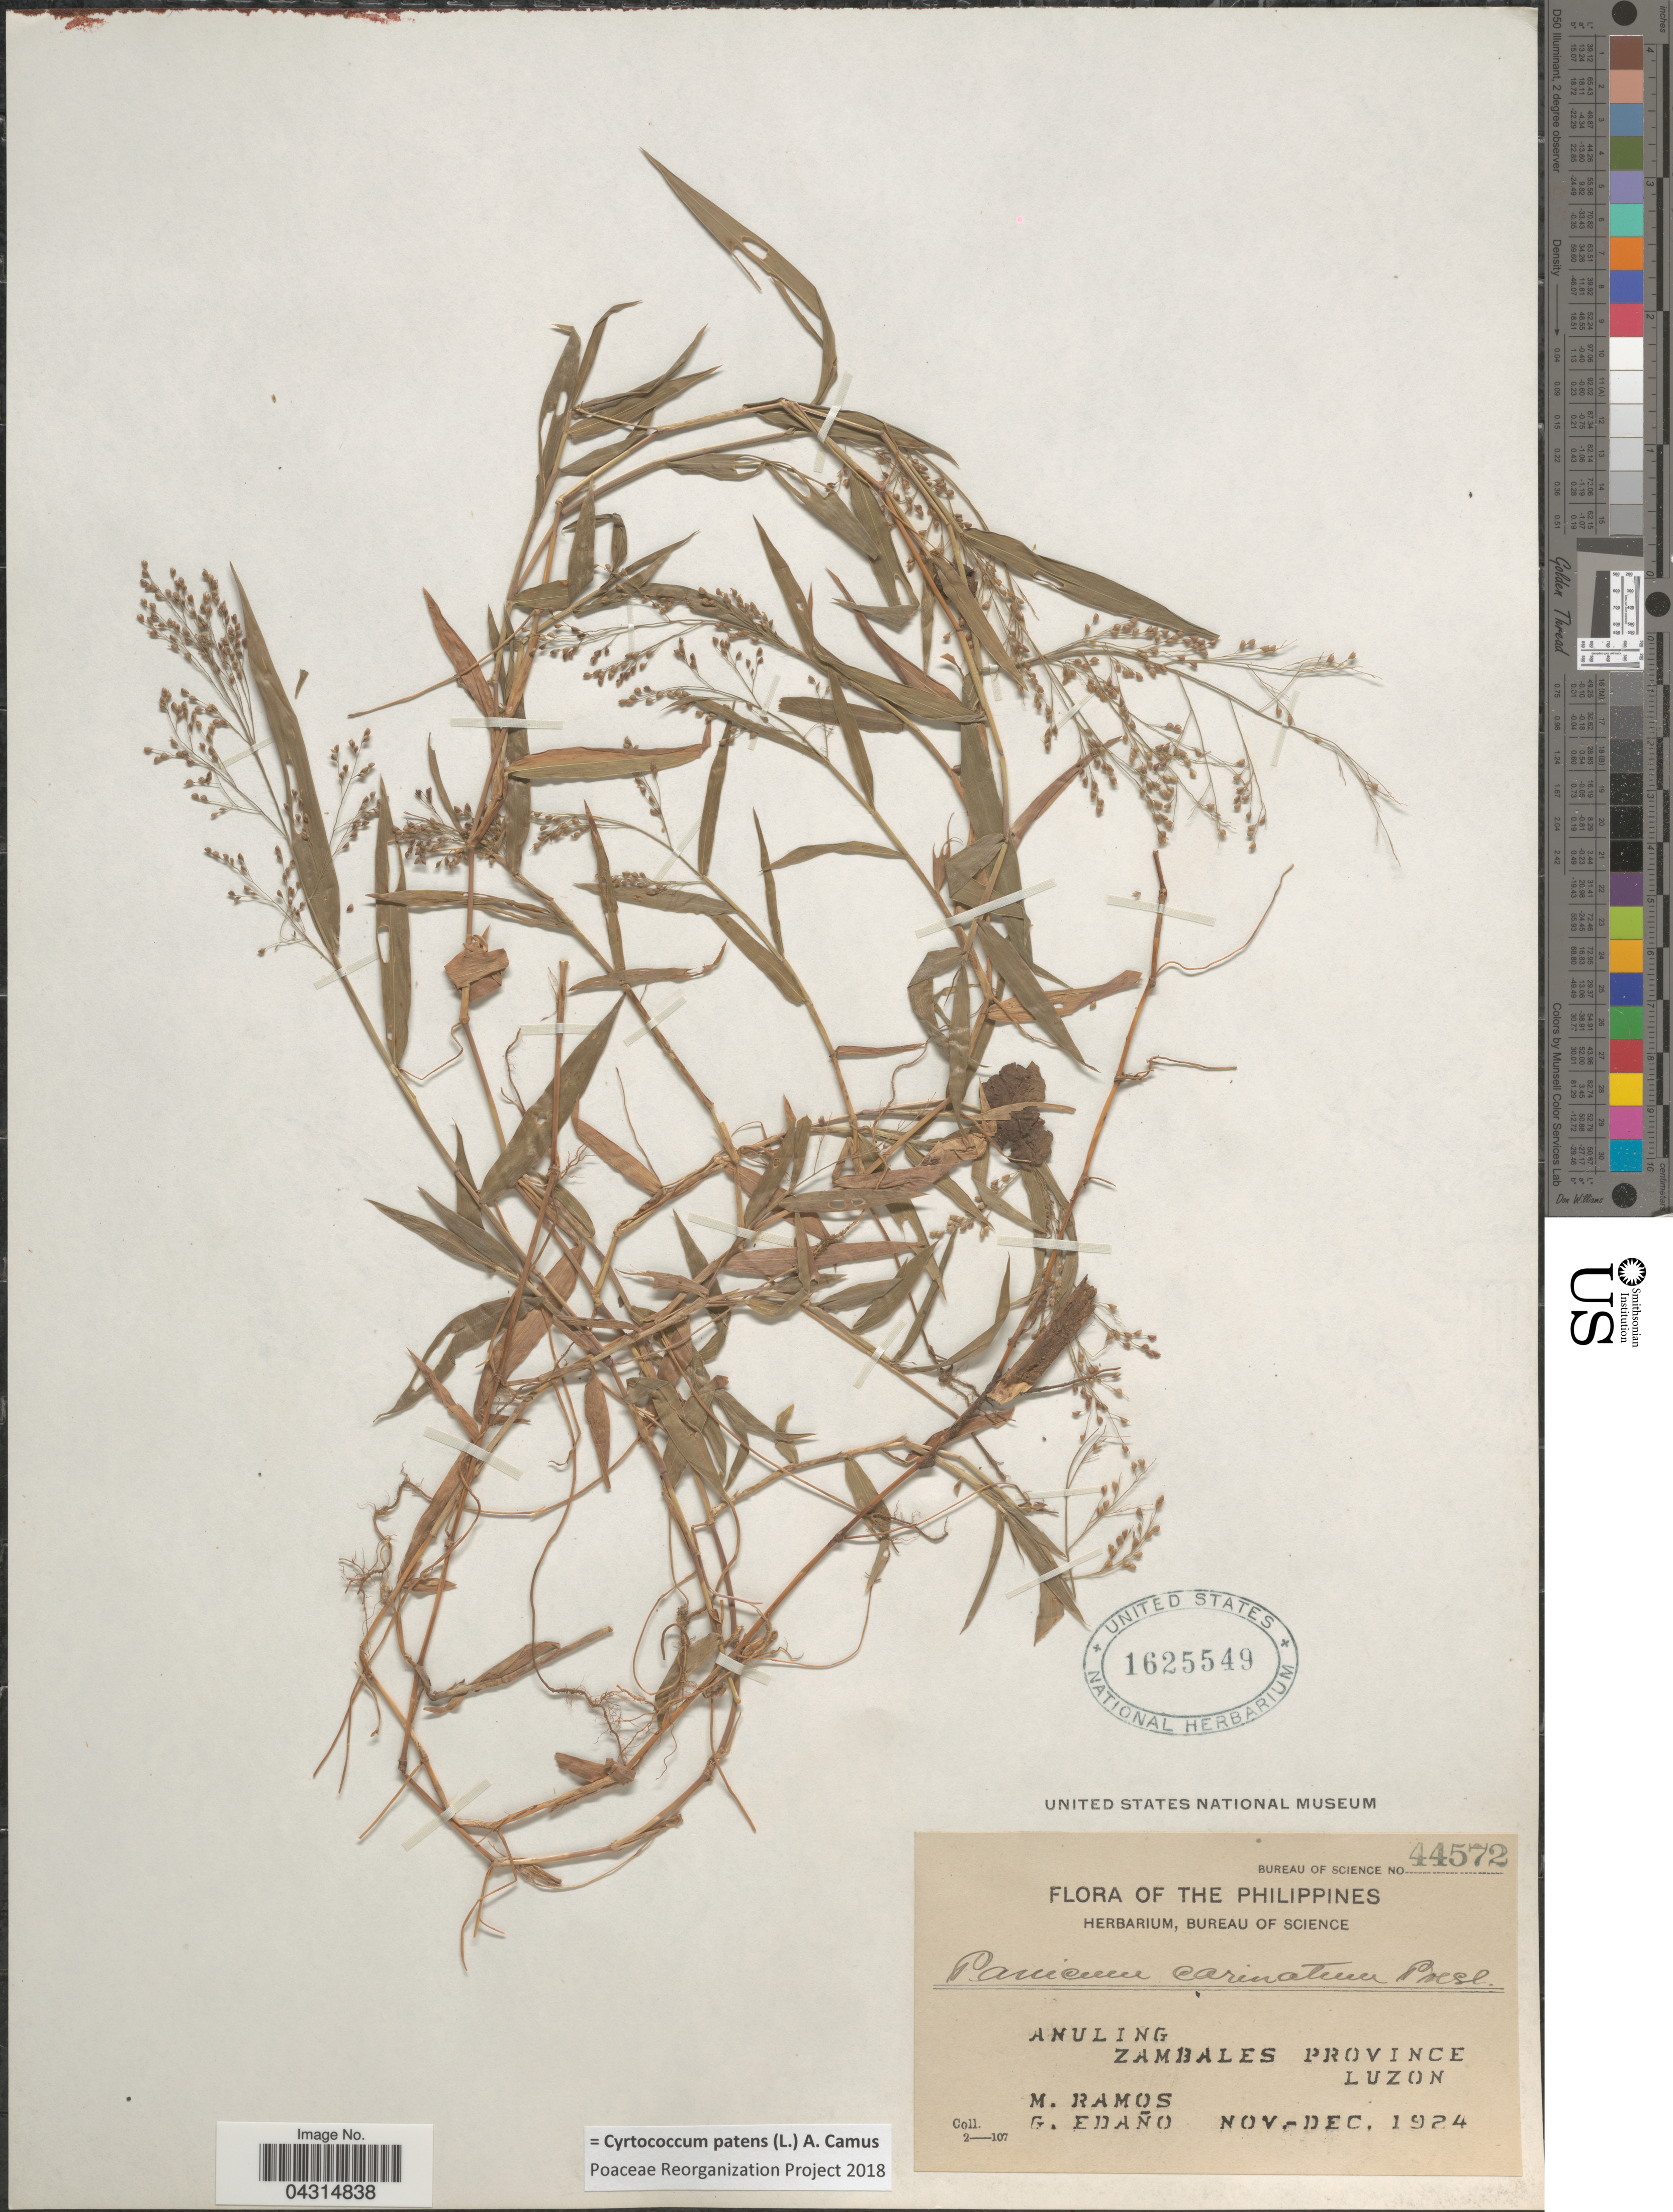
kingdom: Plantae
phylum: Tracheophyta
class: Liliopsida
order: Poales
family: Poaceae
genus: Cyrtococcum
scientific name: Cyrtococcum patens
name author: (L.) A. Camus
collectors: M. Ramos & G. Edaño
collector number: Bureau of Science 44572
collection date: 1924-11/1924-12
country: Philippines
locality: Anuling. Zambales Province. Luzon.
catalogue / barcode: US 1625549